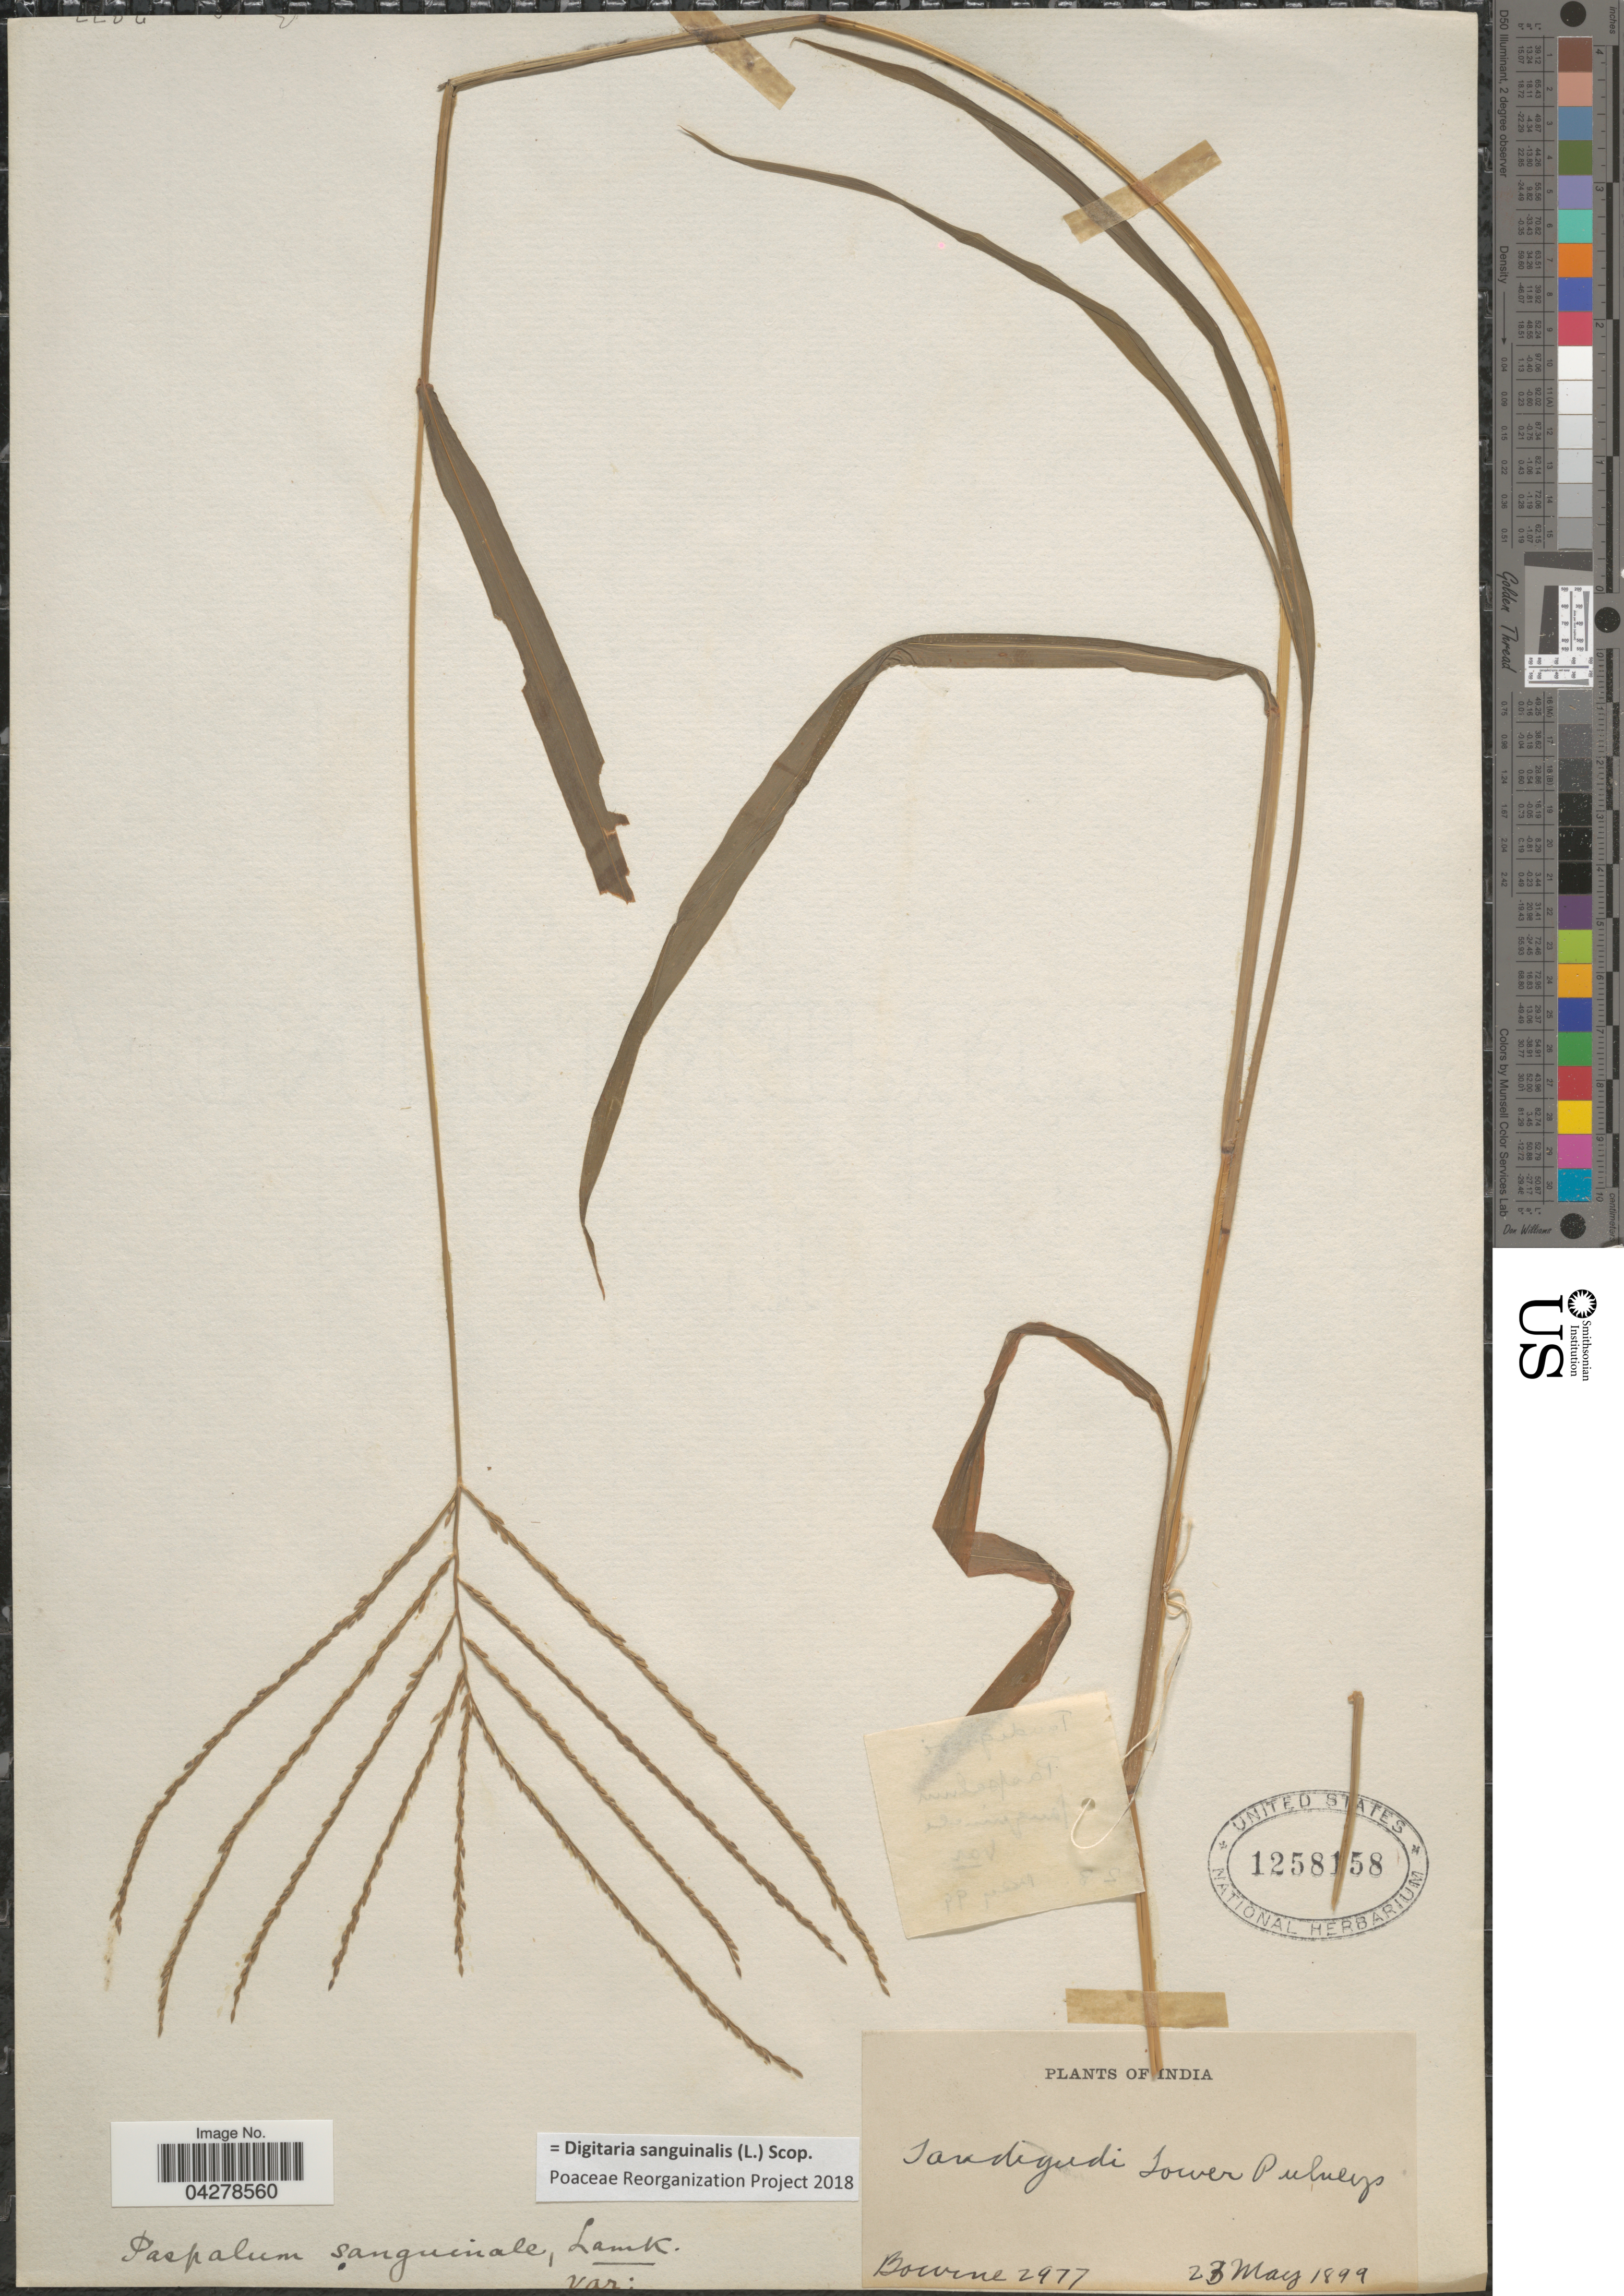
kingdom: Plantae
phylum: Tracheophyta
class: Liliopsida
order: Poales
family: Poaceae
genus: Digitaria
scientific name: Digitaria sanguinalis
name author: (L.) Scop.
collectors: -- Bourne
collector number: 2977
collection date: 1899-05-23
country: India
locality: Tandigudi Lower Pulneys.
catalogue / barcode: US 1258158